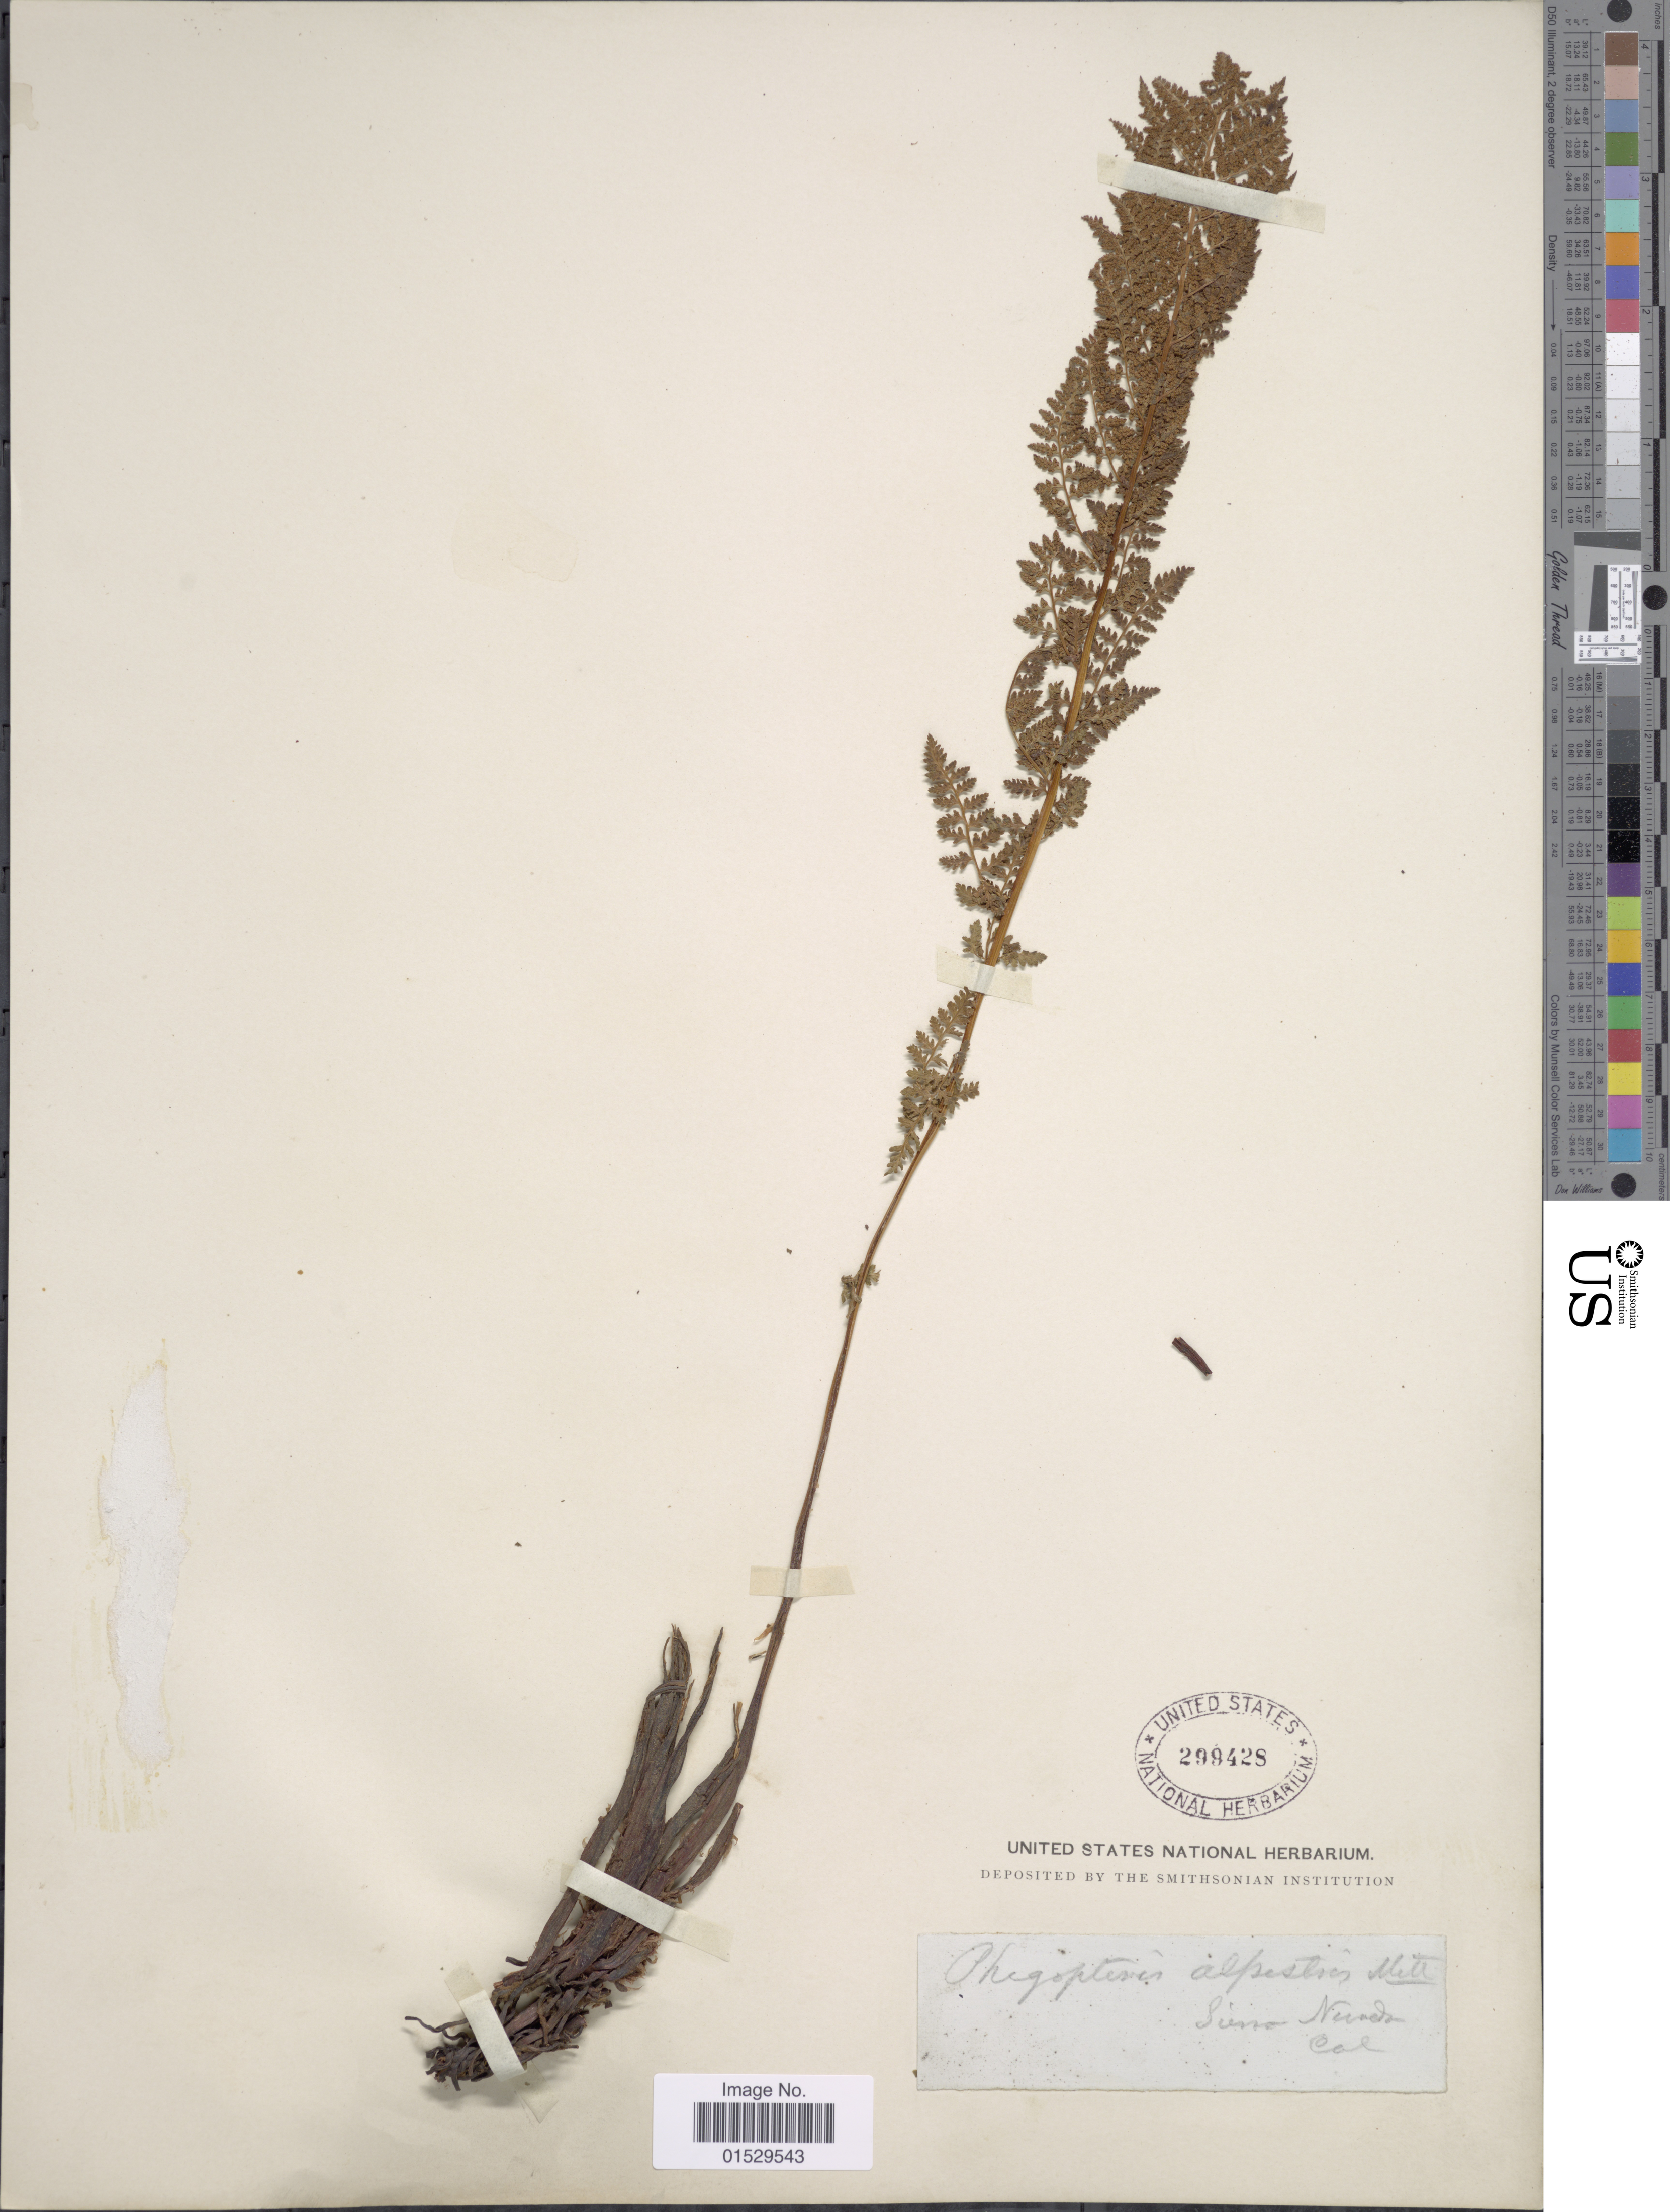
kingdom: Plantae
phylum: Tracheophyta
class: Polypodiopsida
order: Polypodiales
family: Athyriaceae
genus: Athyrium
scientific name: Athyrium distentifolilum subsp. americanum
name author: (Butters) Hultén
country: United States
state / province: California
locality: Sierra Nevada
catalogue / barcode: US 299428